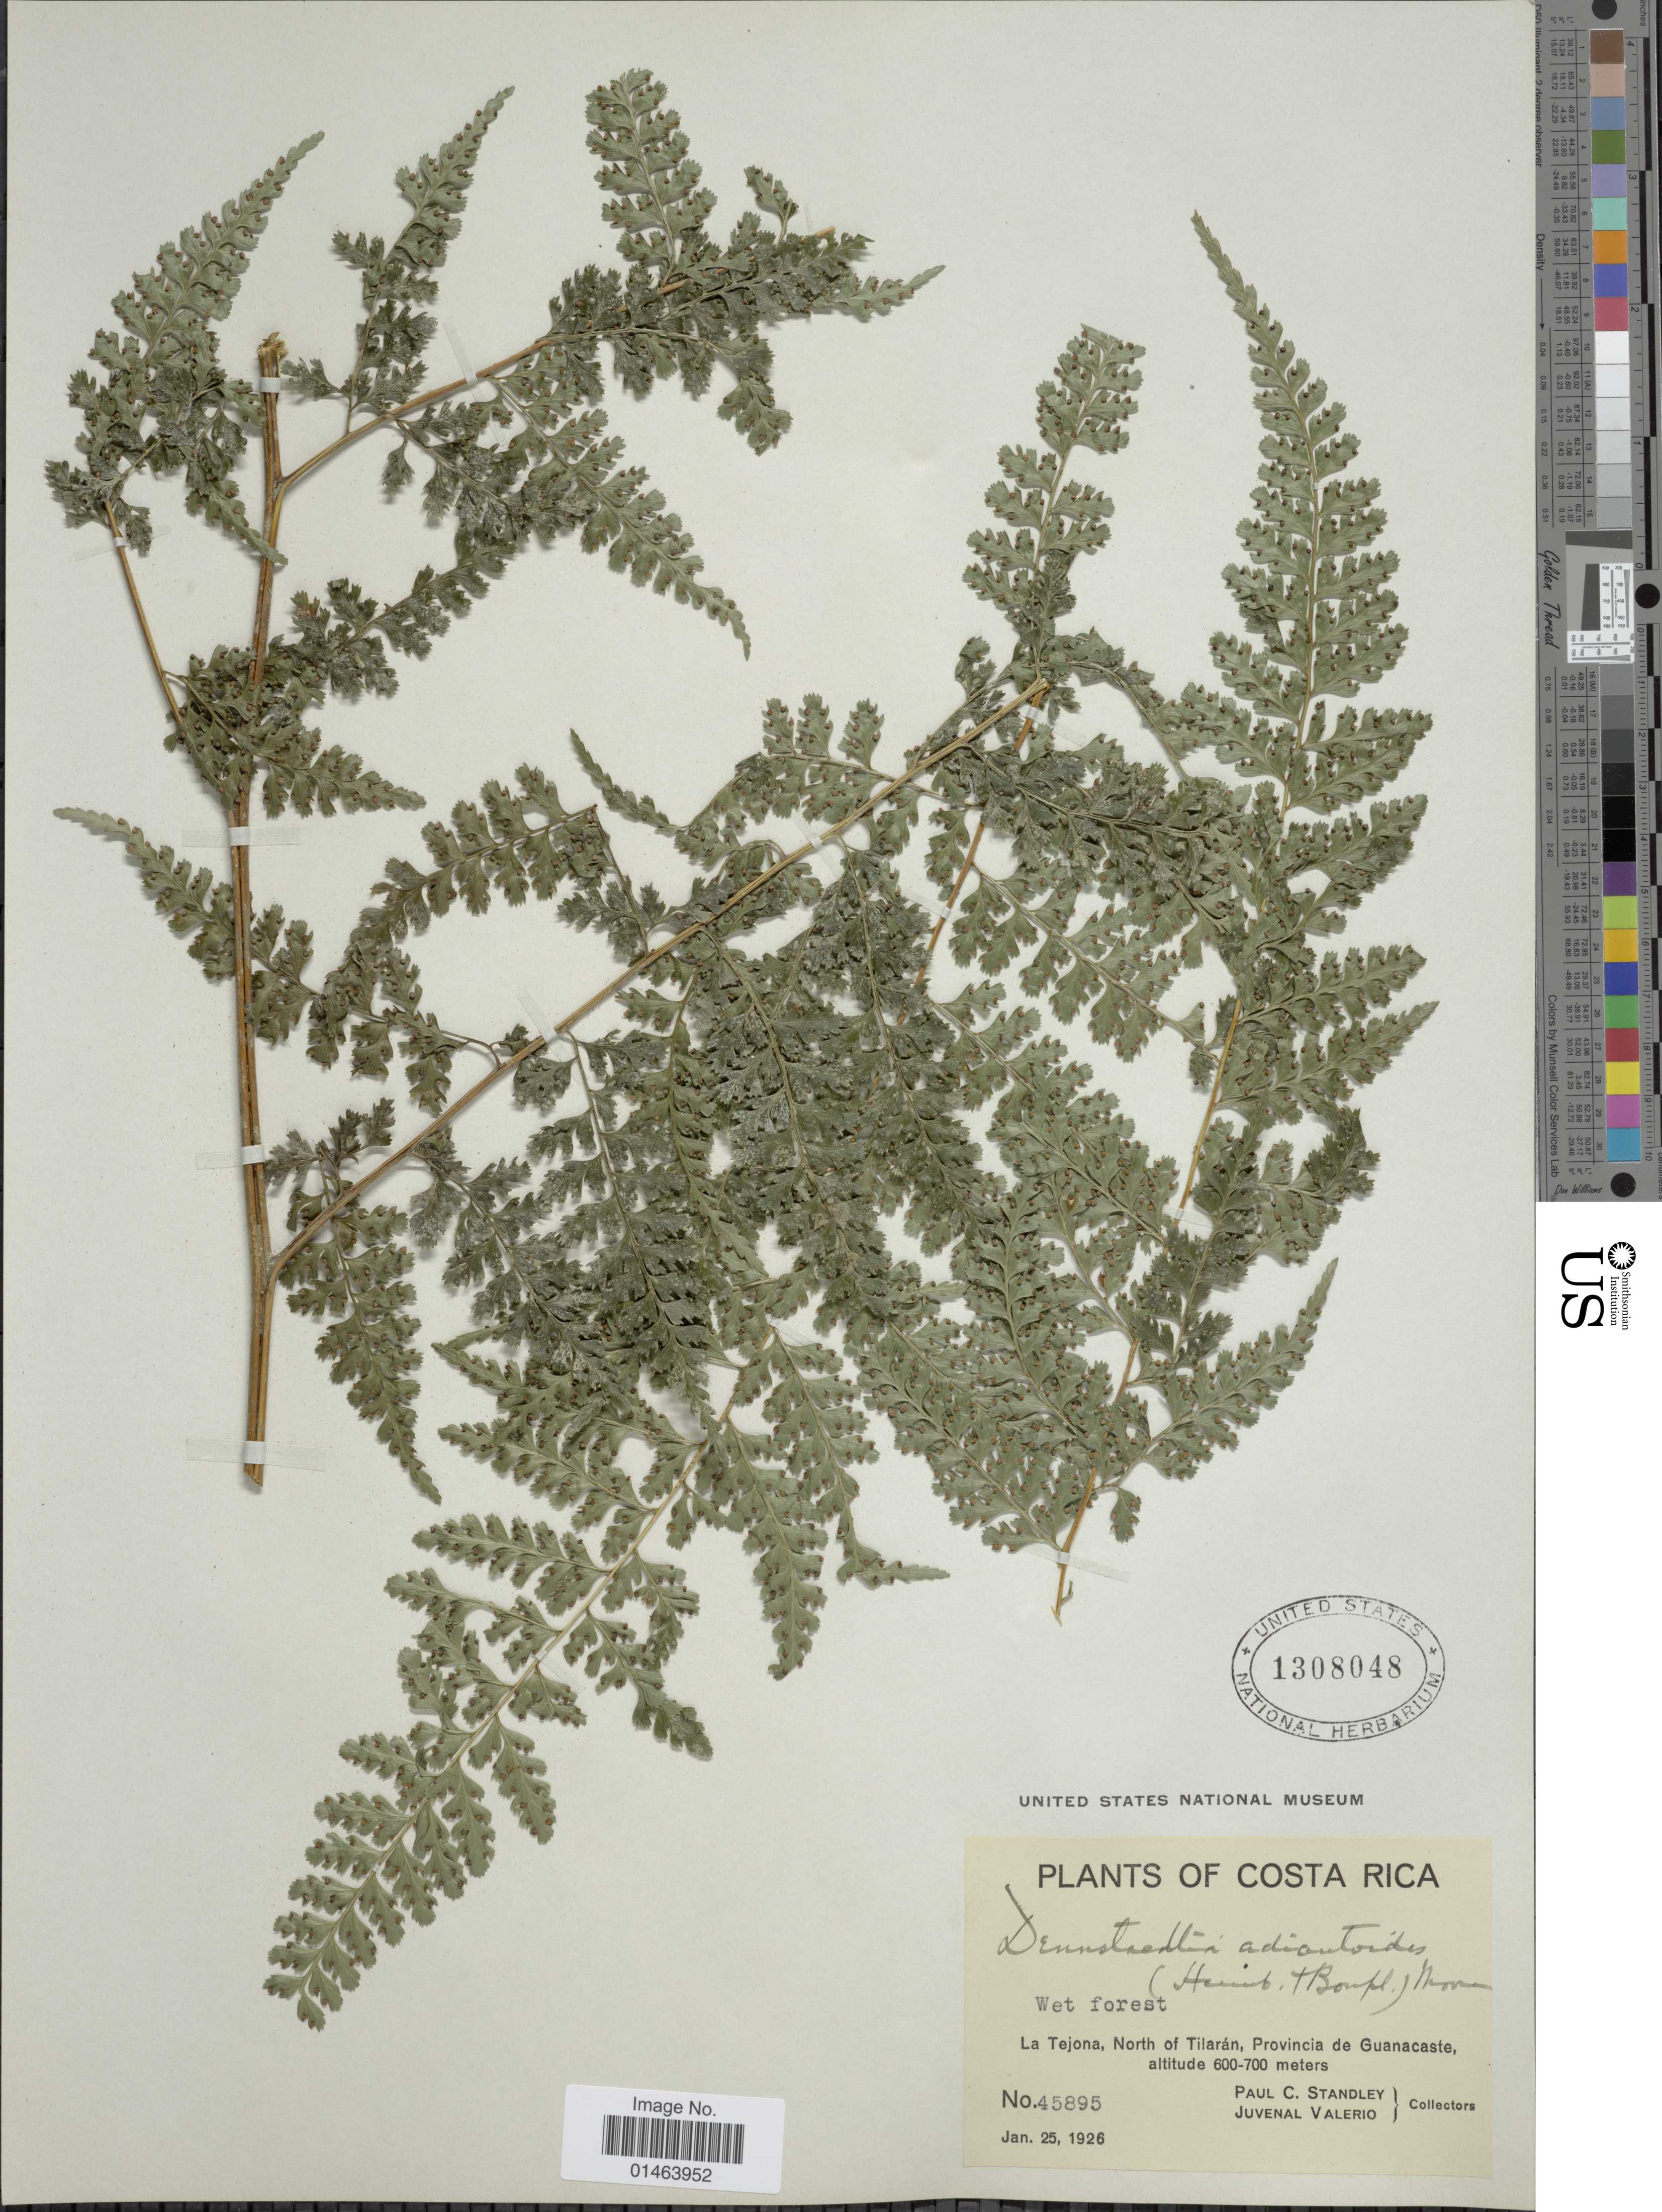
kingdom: Plantae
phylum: Tracheophyta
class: Polypodiopsida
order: Polypodiales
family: Dennstaedtiaceae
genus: Dennstaedtia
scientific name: Dennstaedtia bipinnata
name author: (Cav.) Maxon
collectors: P. C. Standley & J. Valerio R.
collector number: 45895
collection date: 1926-01-25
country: Costa Rica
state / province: Guanacaste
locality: Costa Rica, Guanacaste, La Tejona, North of Tilaran.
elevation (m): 600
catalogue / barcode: US 1308048